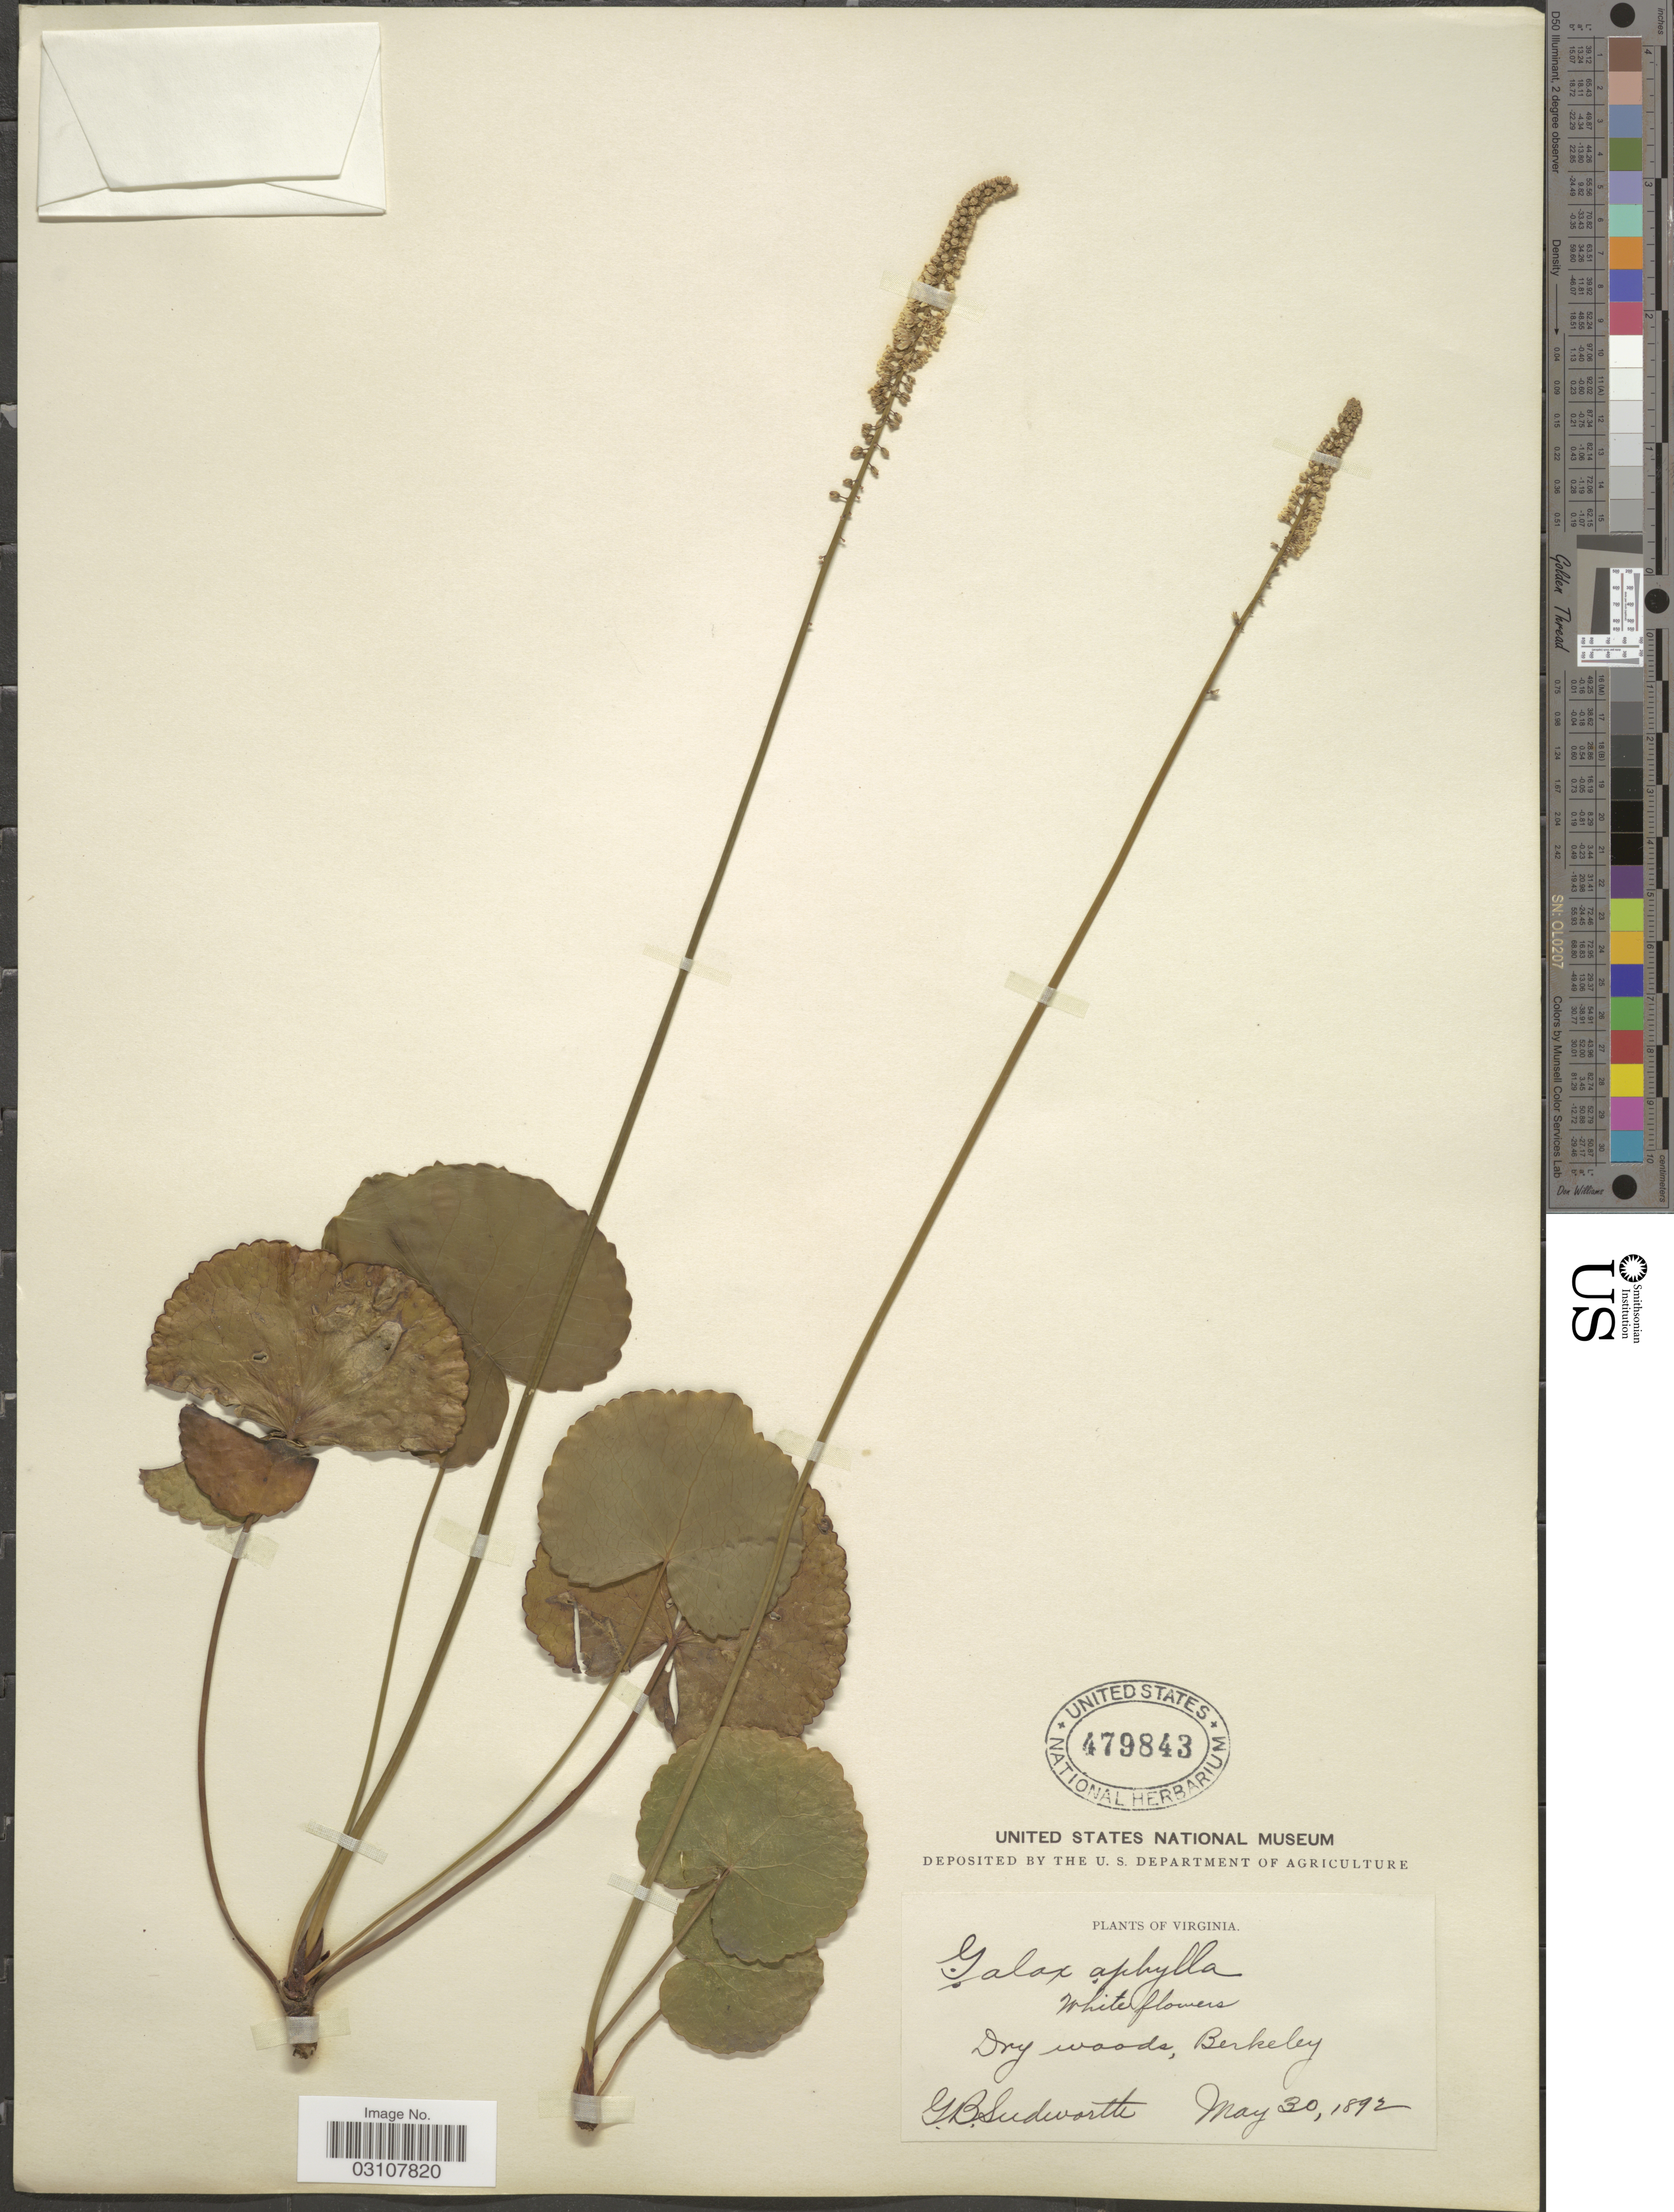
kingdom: Plantae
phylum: Tracheophyta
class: Magnoliopsida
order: Ericales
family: Diapensiaceae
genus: Galax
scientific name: Galax urceolata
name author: (Poir.) Brummitt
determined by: Gaynor, Michelle L., (FLAS), University of Florida (UNITED STATES)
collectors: G. B. Sudworth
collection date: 1892-05-30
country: United States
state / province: Virginia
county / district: City of Norfolk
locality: Berkeley.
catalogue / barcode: US 479843